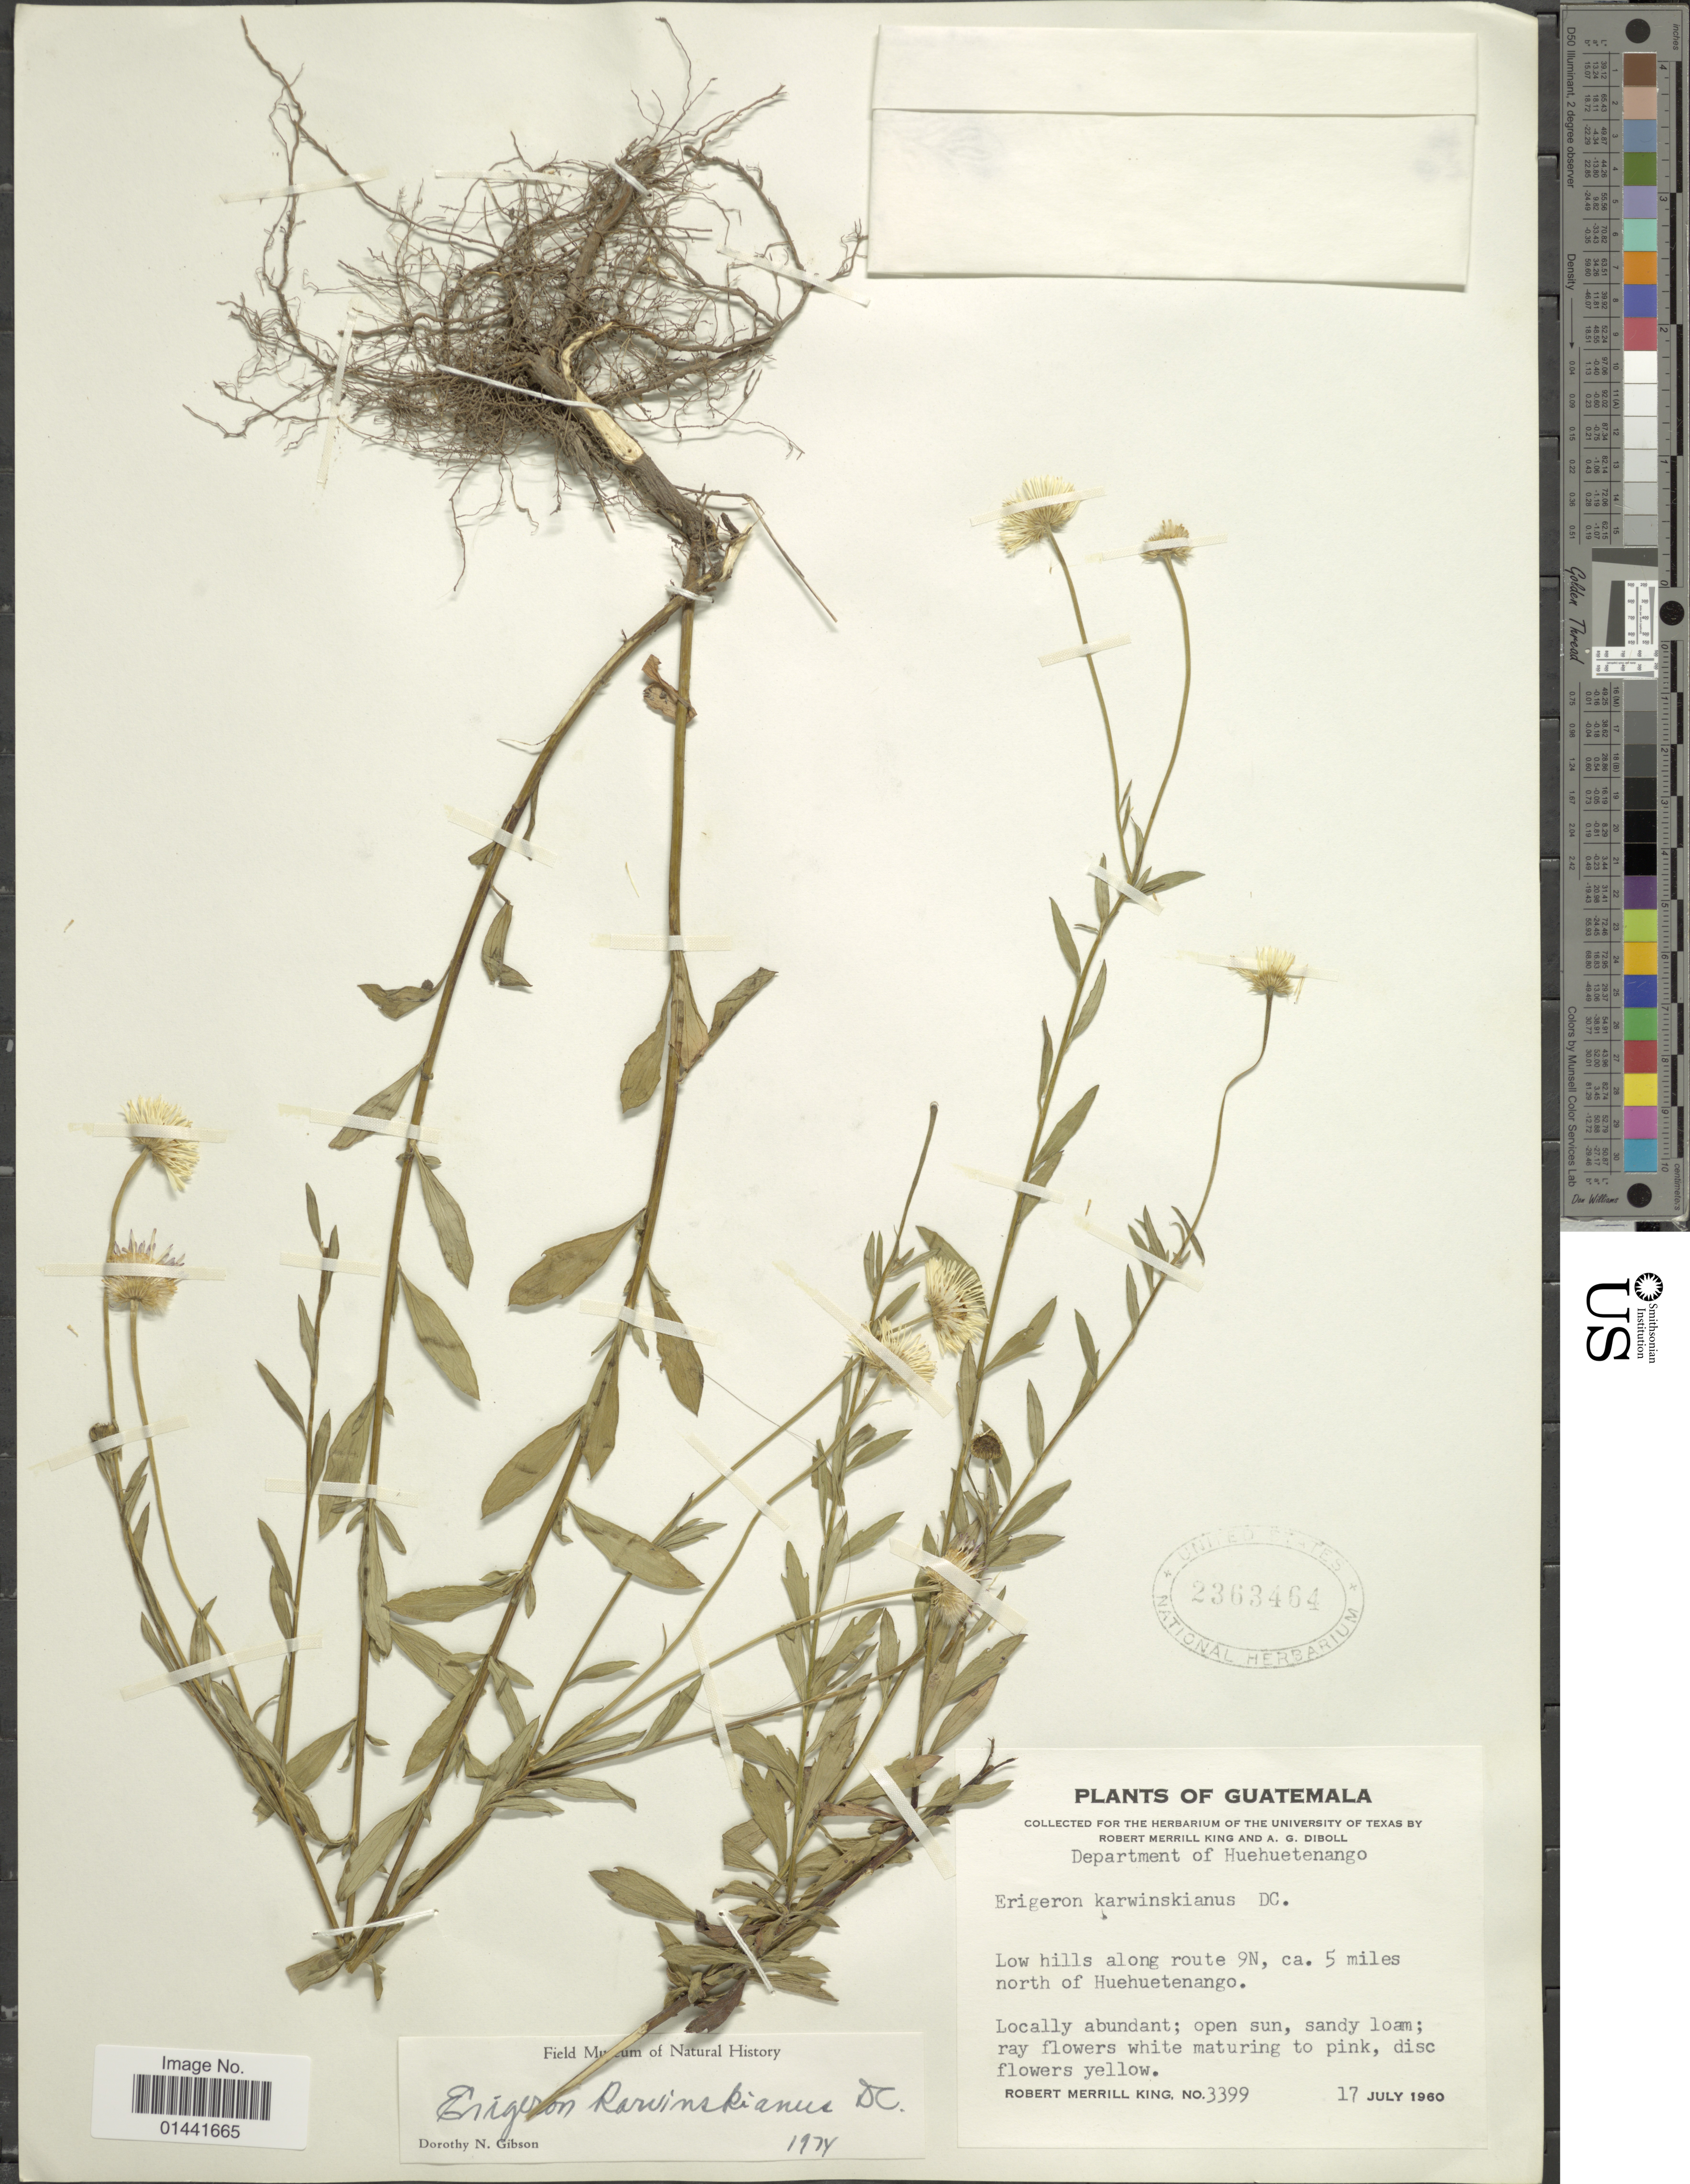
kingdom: Plantae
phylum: Tracheophyta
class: Magnoliopsida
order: Asterales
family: Asteraceae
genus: Erigeron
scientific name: Erigeron karvinskianus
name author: DC.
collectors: R. M. King & A. Diboll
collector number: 3399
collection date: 1960-07-17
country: Guatemala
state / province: Huehuetenango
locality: Low hills along route 9N, ca. 5 miles north of Huehuetenango, locally abundant; open sun, sandy loam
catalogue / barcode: US 2363464